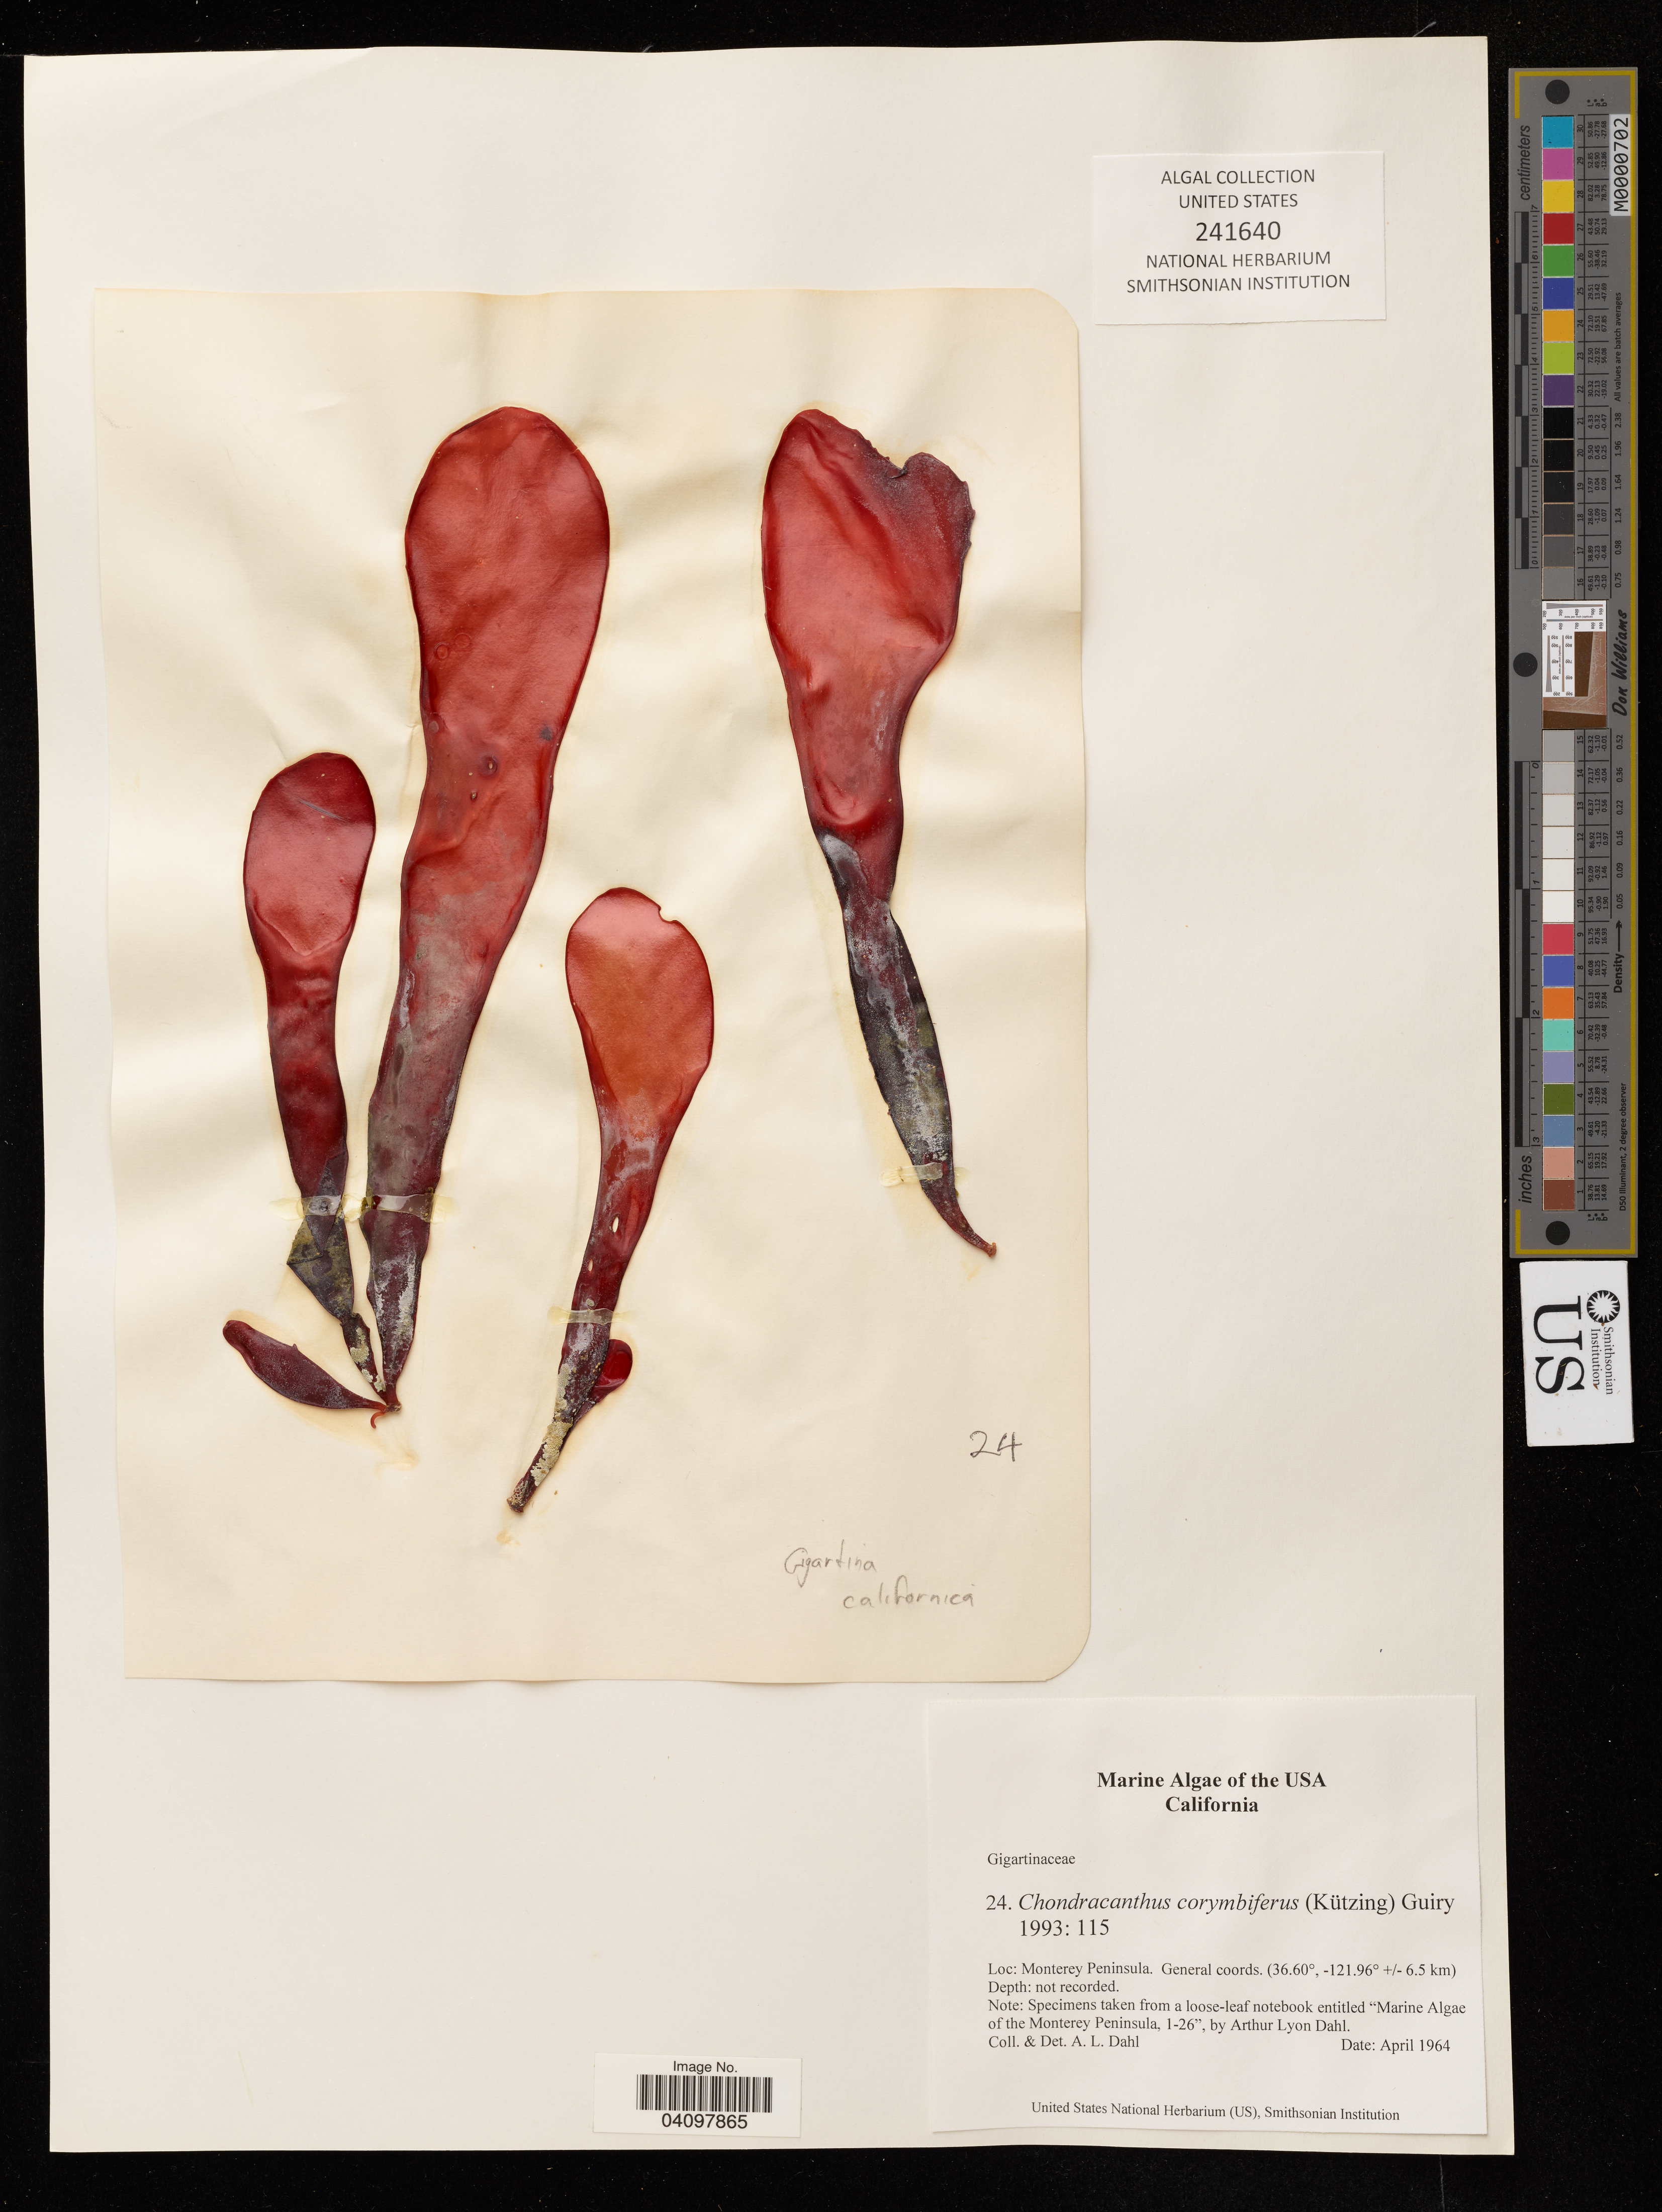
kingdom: Plantae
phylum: Rhodophyta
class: Florideophyceae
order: Gigartinales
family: Gigartinaceae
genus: Chondracanthus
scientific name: Chondracanthus corymbiferus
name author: (Kütz.) Guiry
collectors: A. Dahl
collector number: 24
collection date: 1964-04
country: United States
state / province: California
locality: Monterey Peninsula.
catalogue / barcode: US 241640